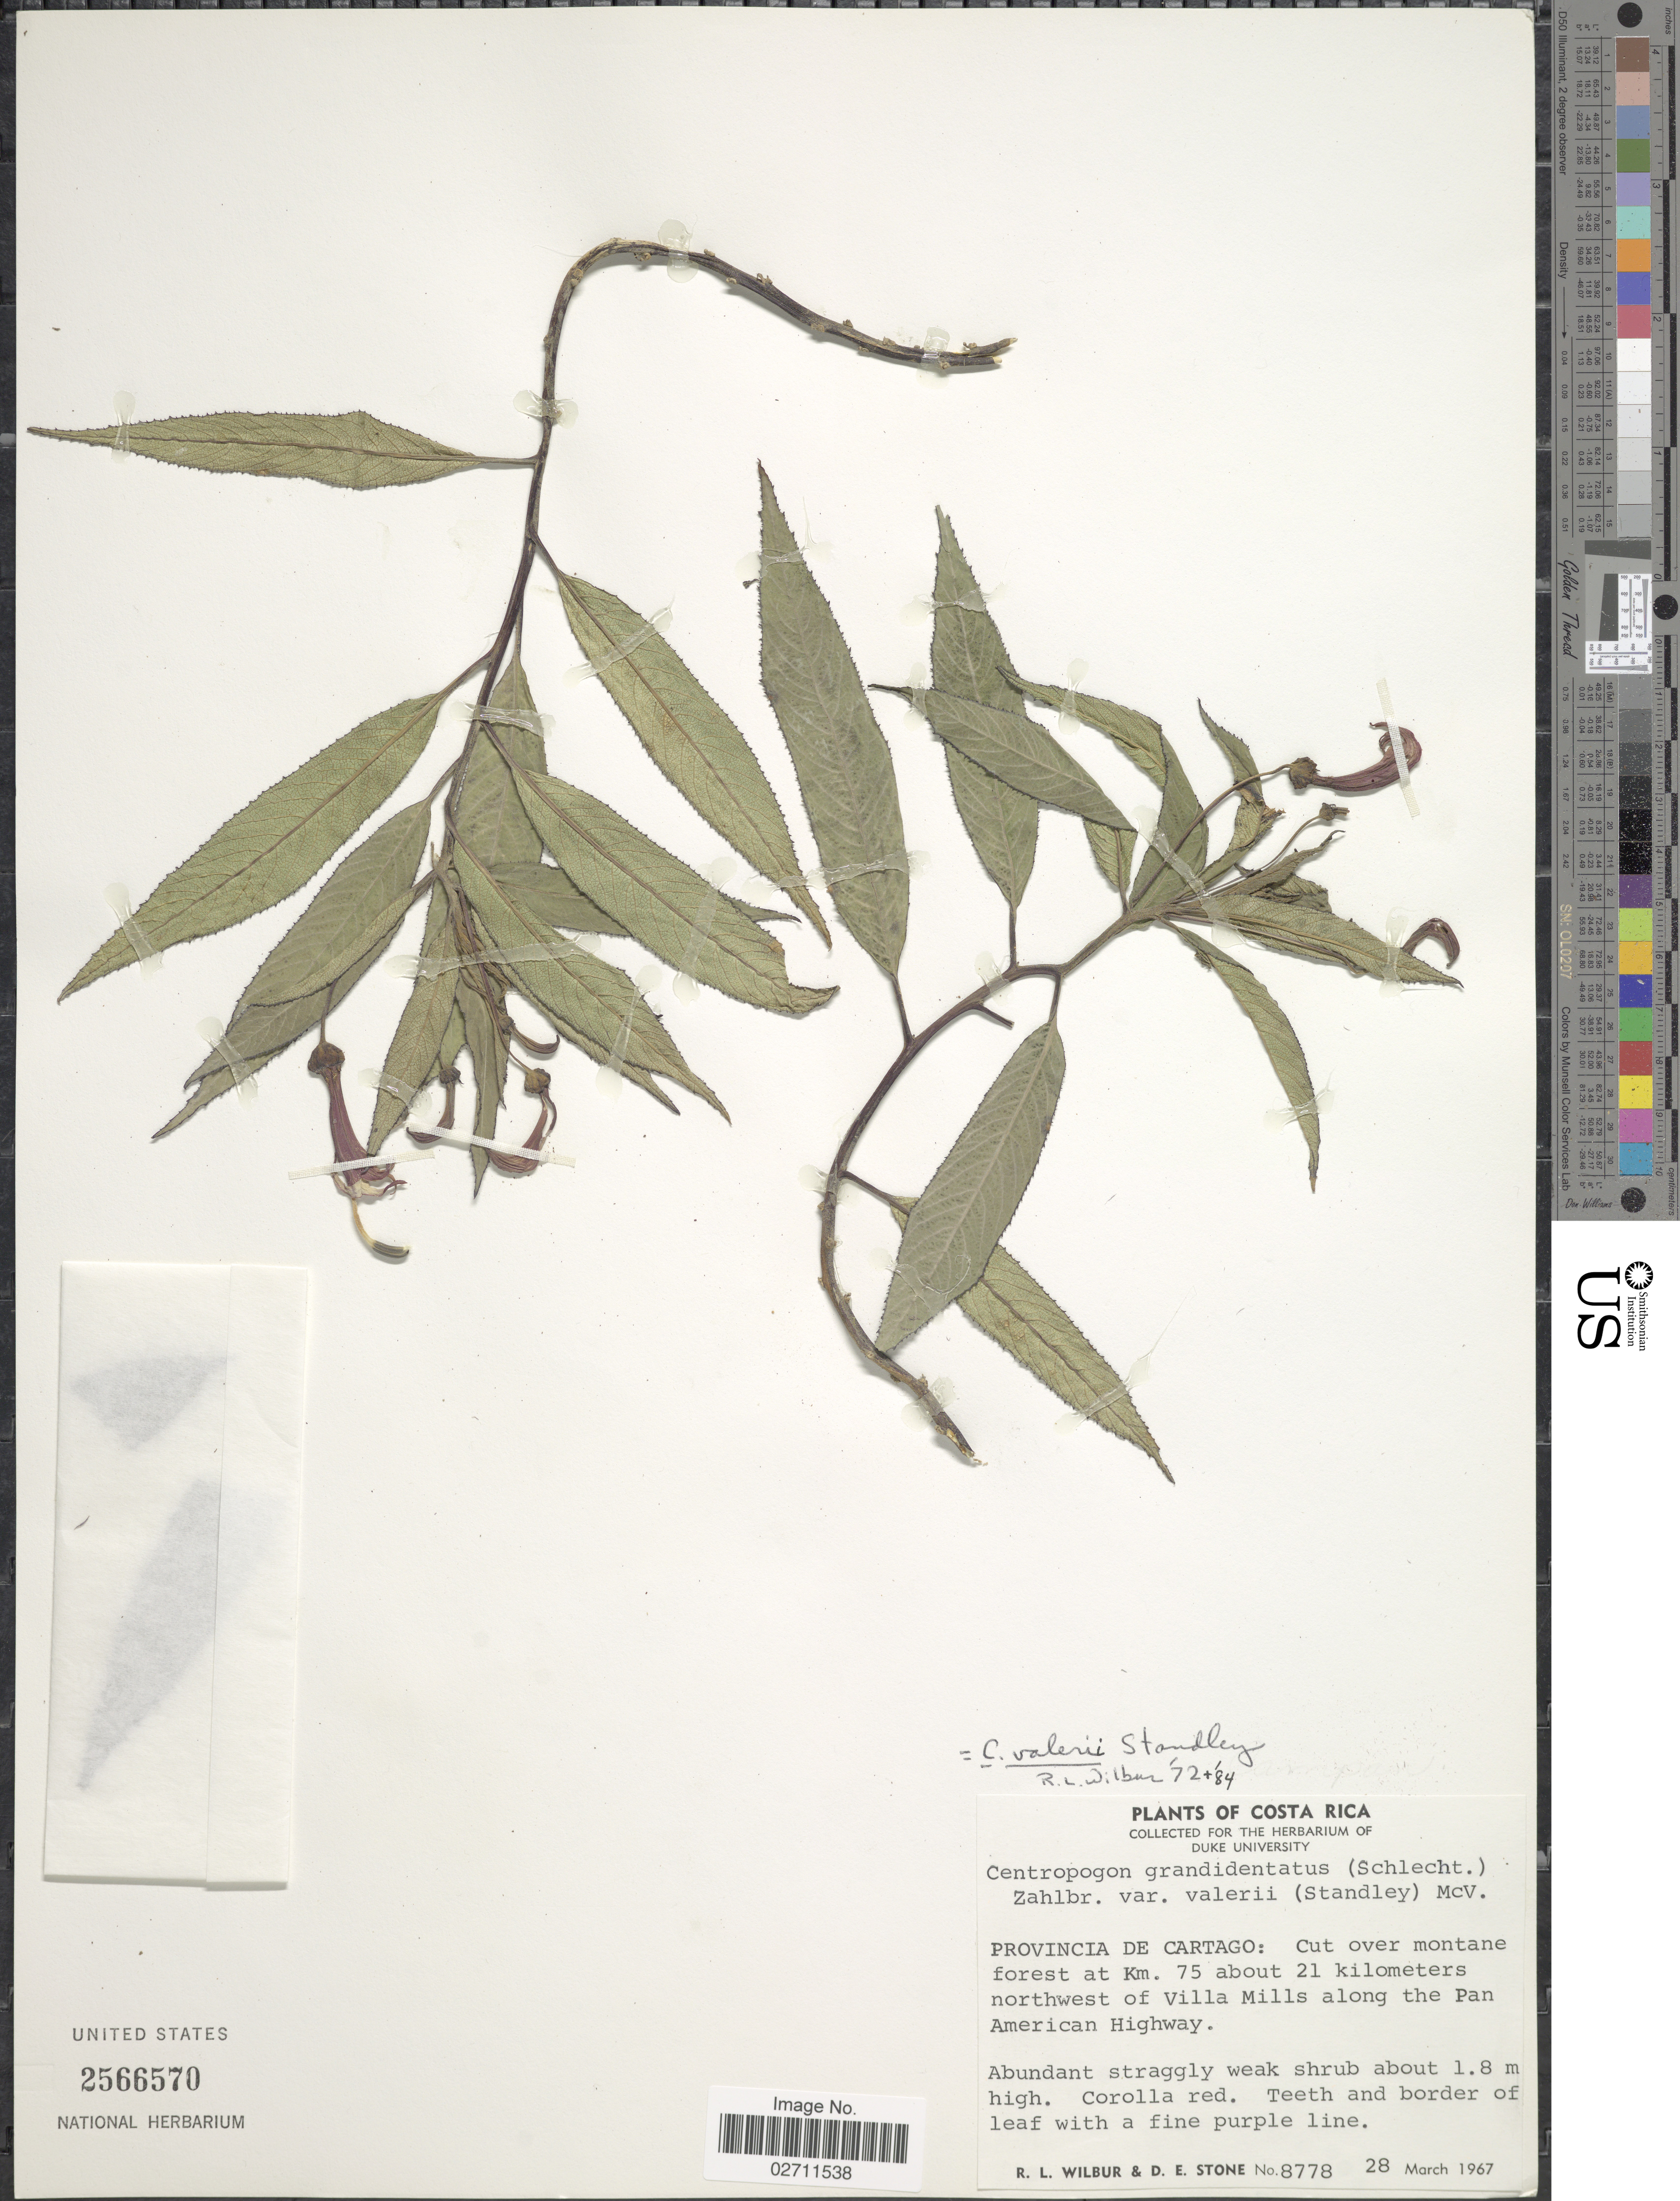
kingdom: Plantae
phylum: Tracheophyta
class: Magnoliopsida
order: Asterales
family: Campanulaceae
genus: Centropogon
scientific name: Centropogon valerii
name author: Standl.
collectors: R. L. Wilbur & D. E. Stone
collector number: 8778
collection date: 1967-03-28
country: Costa Rica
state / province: Cartago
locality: Forest at Km. 75 about 21 kilometers northwest of Villa Mills along the Pan American Highway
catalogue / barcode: US 2566570